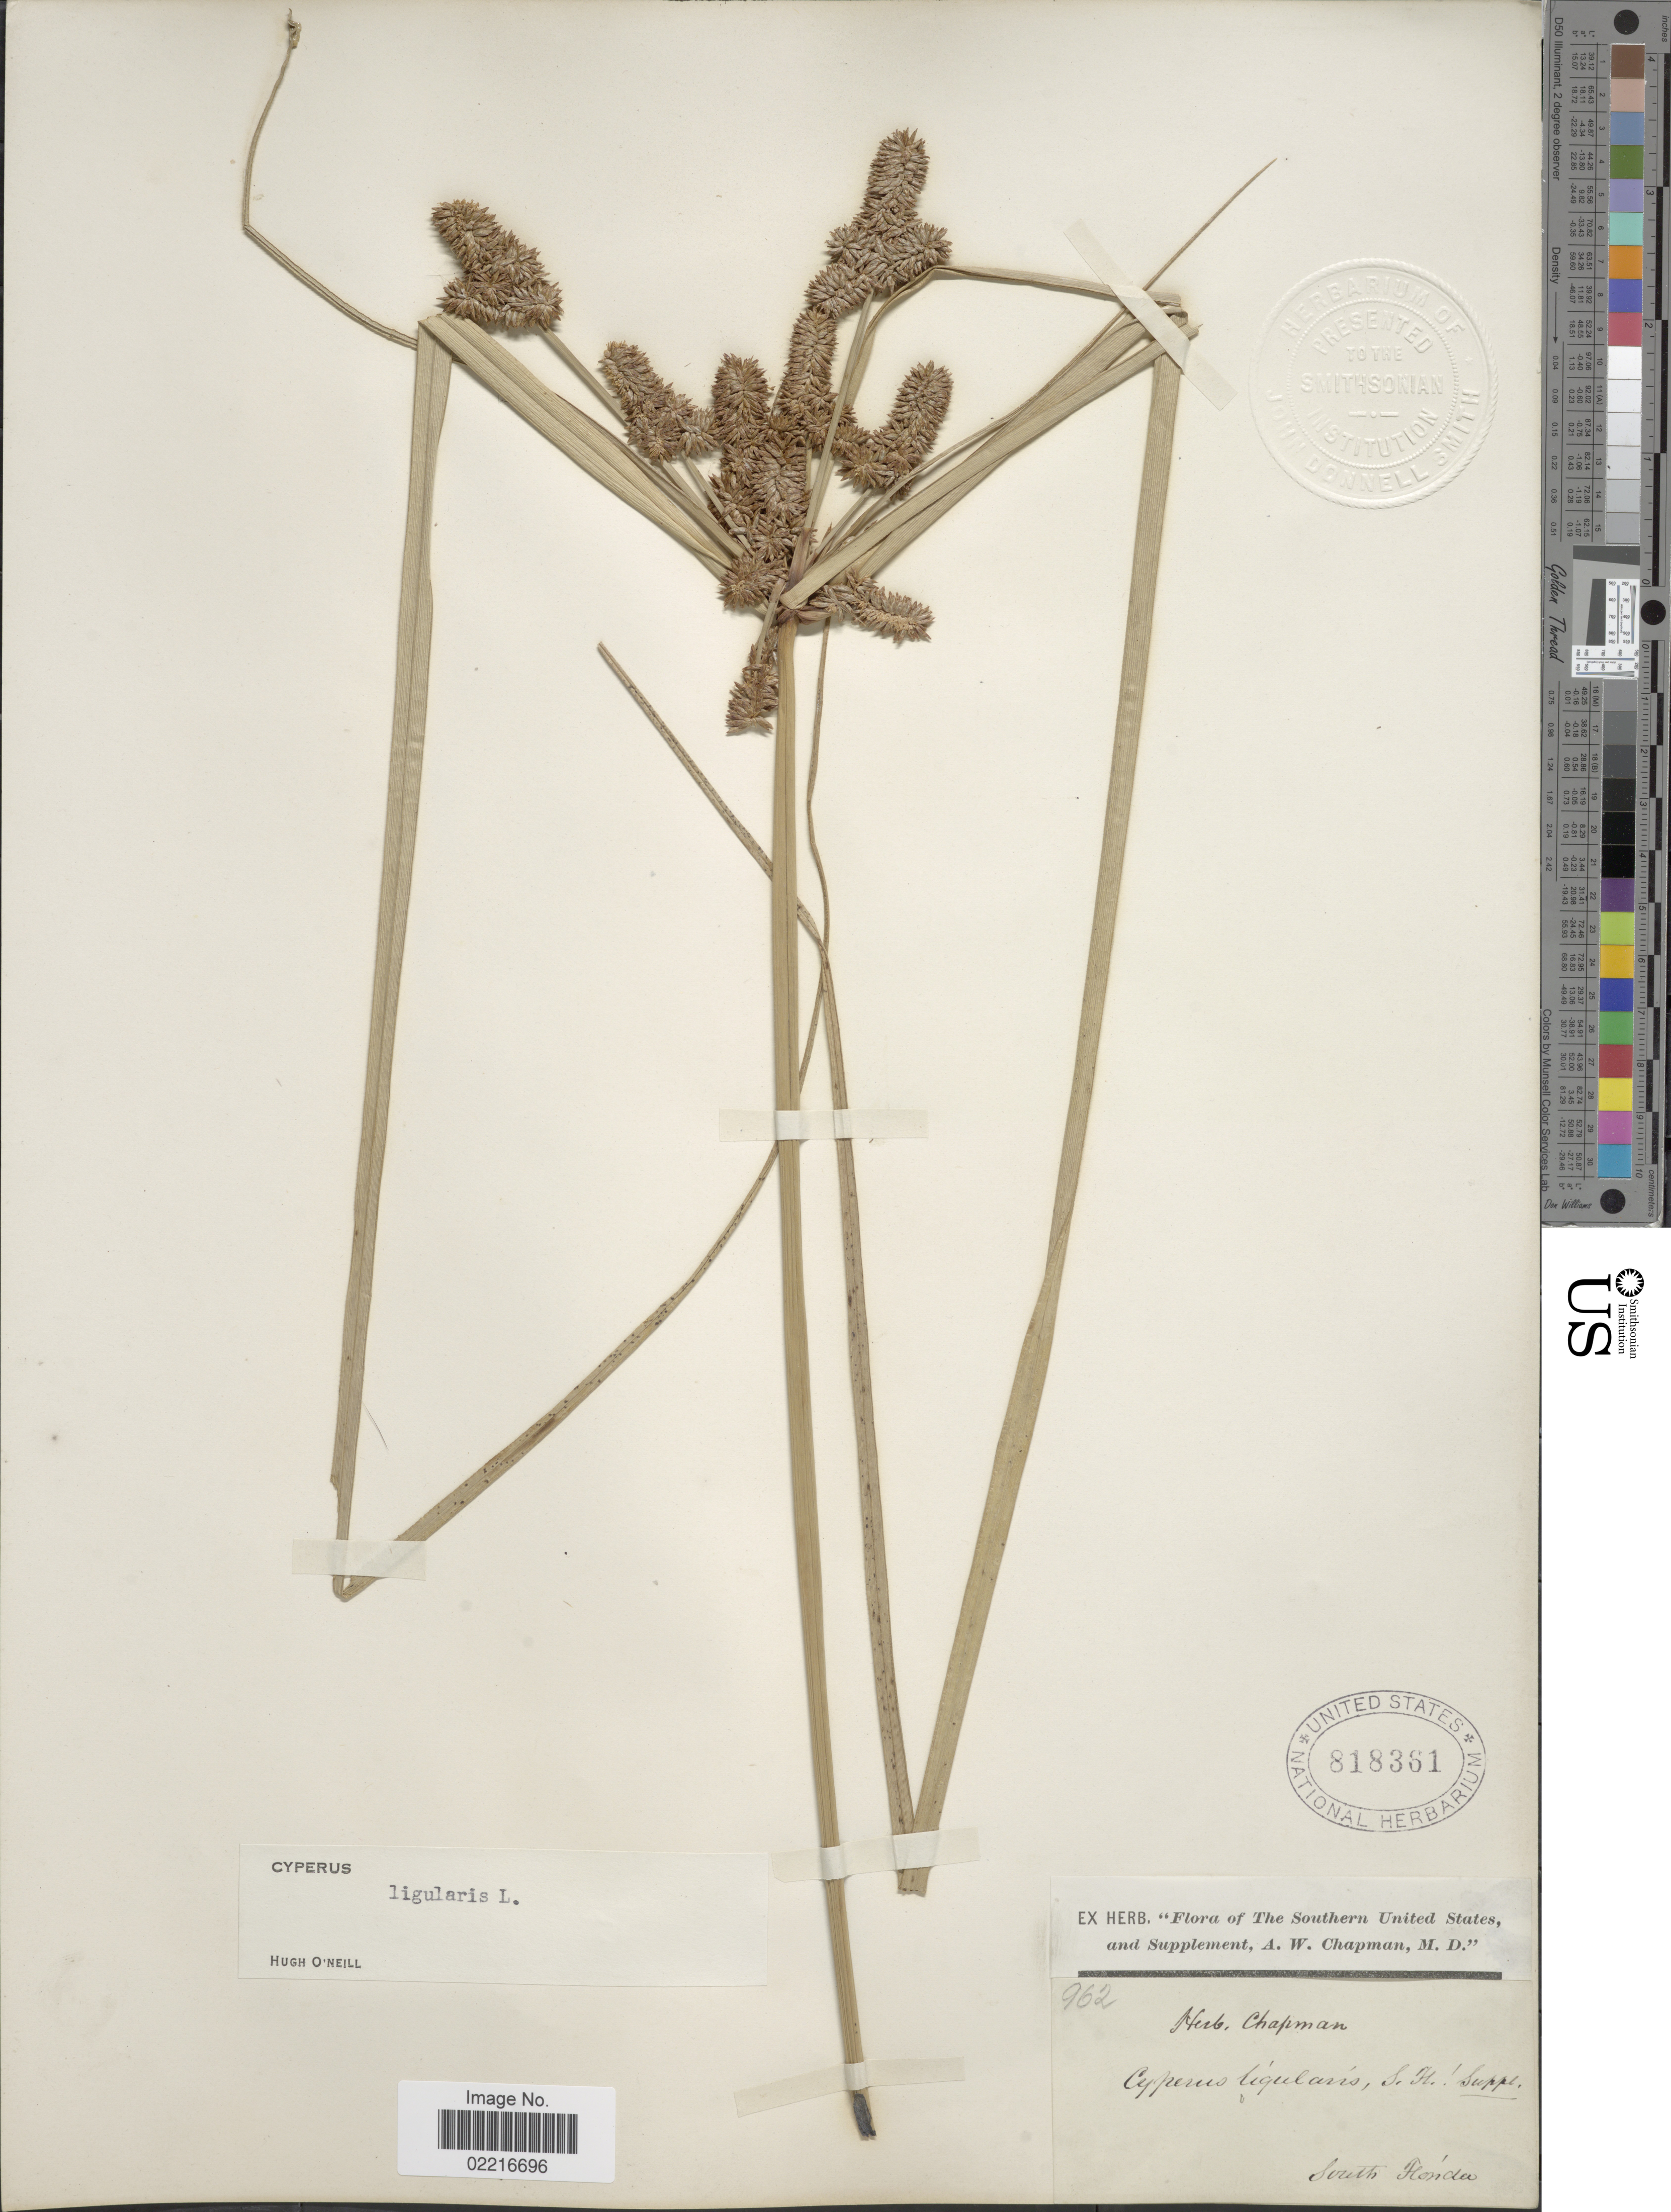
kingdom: Plantae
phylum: Tracheophyta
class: Liliopsida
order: Poales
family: Cyperaceae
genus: Cyperus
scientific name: Cyperus ligularis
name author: L.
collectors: ex herb. Chapman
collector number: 962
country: United States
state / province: Florida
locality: South Florida, Southern United States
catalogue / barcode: US 818361